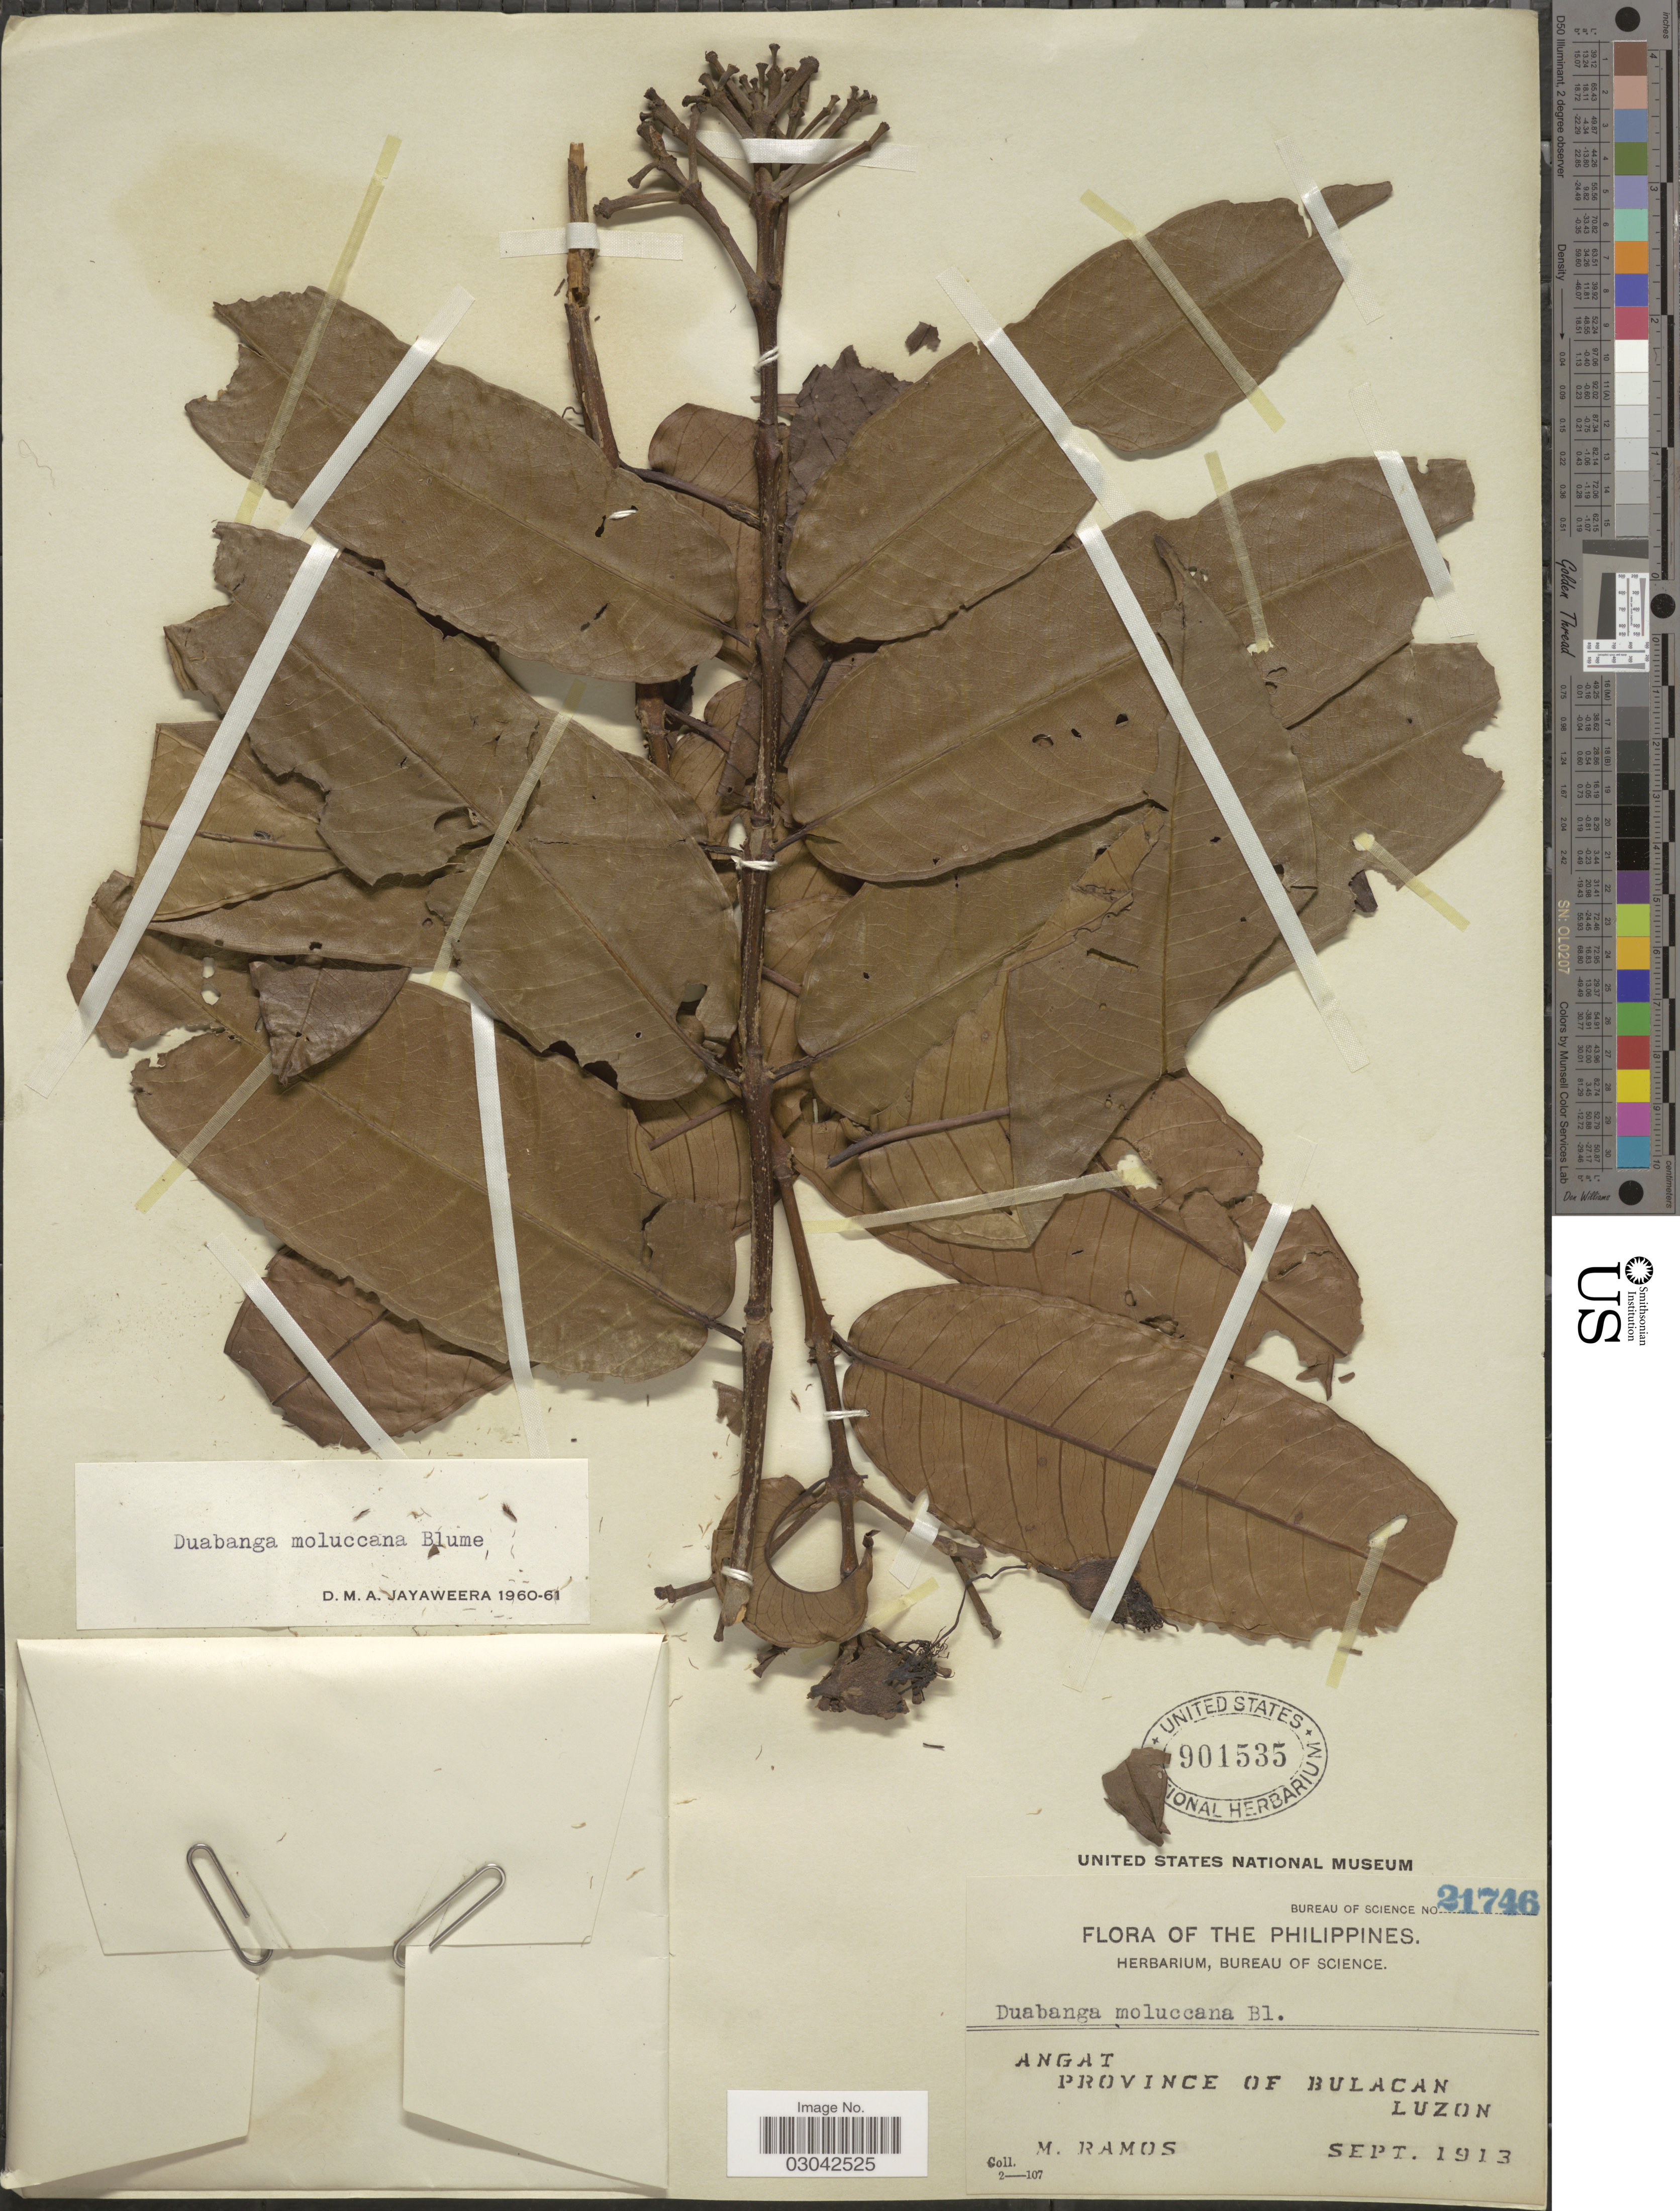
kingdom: Plantae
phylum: Tracheophyta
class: Magnoliopsida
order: Myrtales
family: Lythraceae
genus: Duabanga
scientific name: Duabanga moluccana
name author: Blume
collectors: M. Ramos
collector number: Bureau of Science 21746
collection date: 1913-09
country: Philippines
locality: Angat Province of Bulacan, Luzon.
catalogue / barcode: US 901535